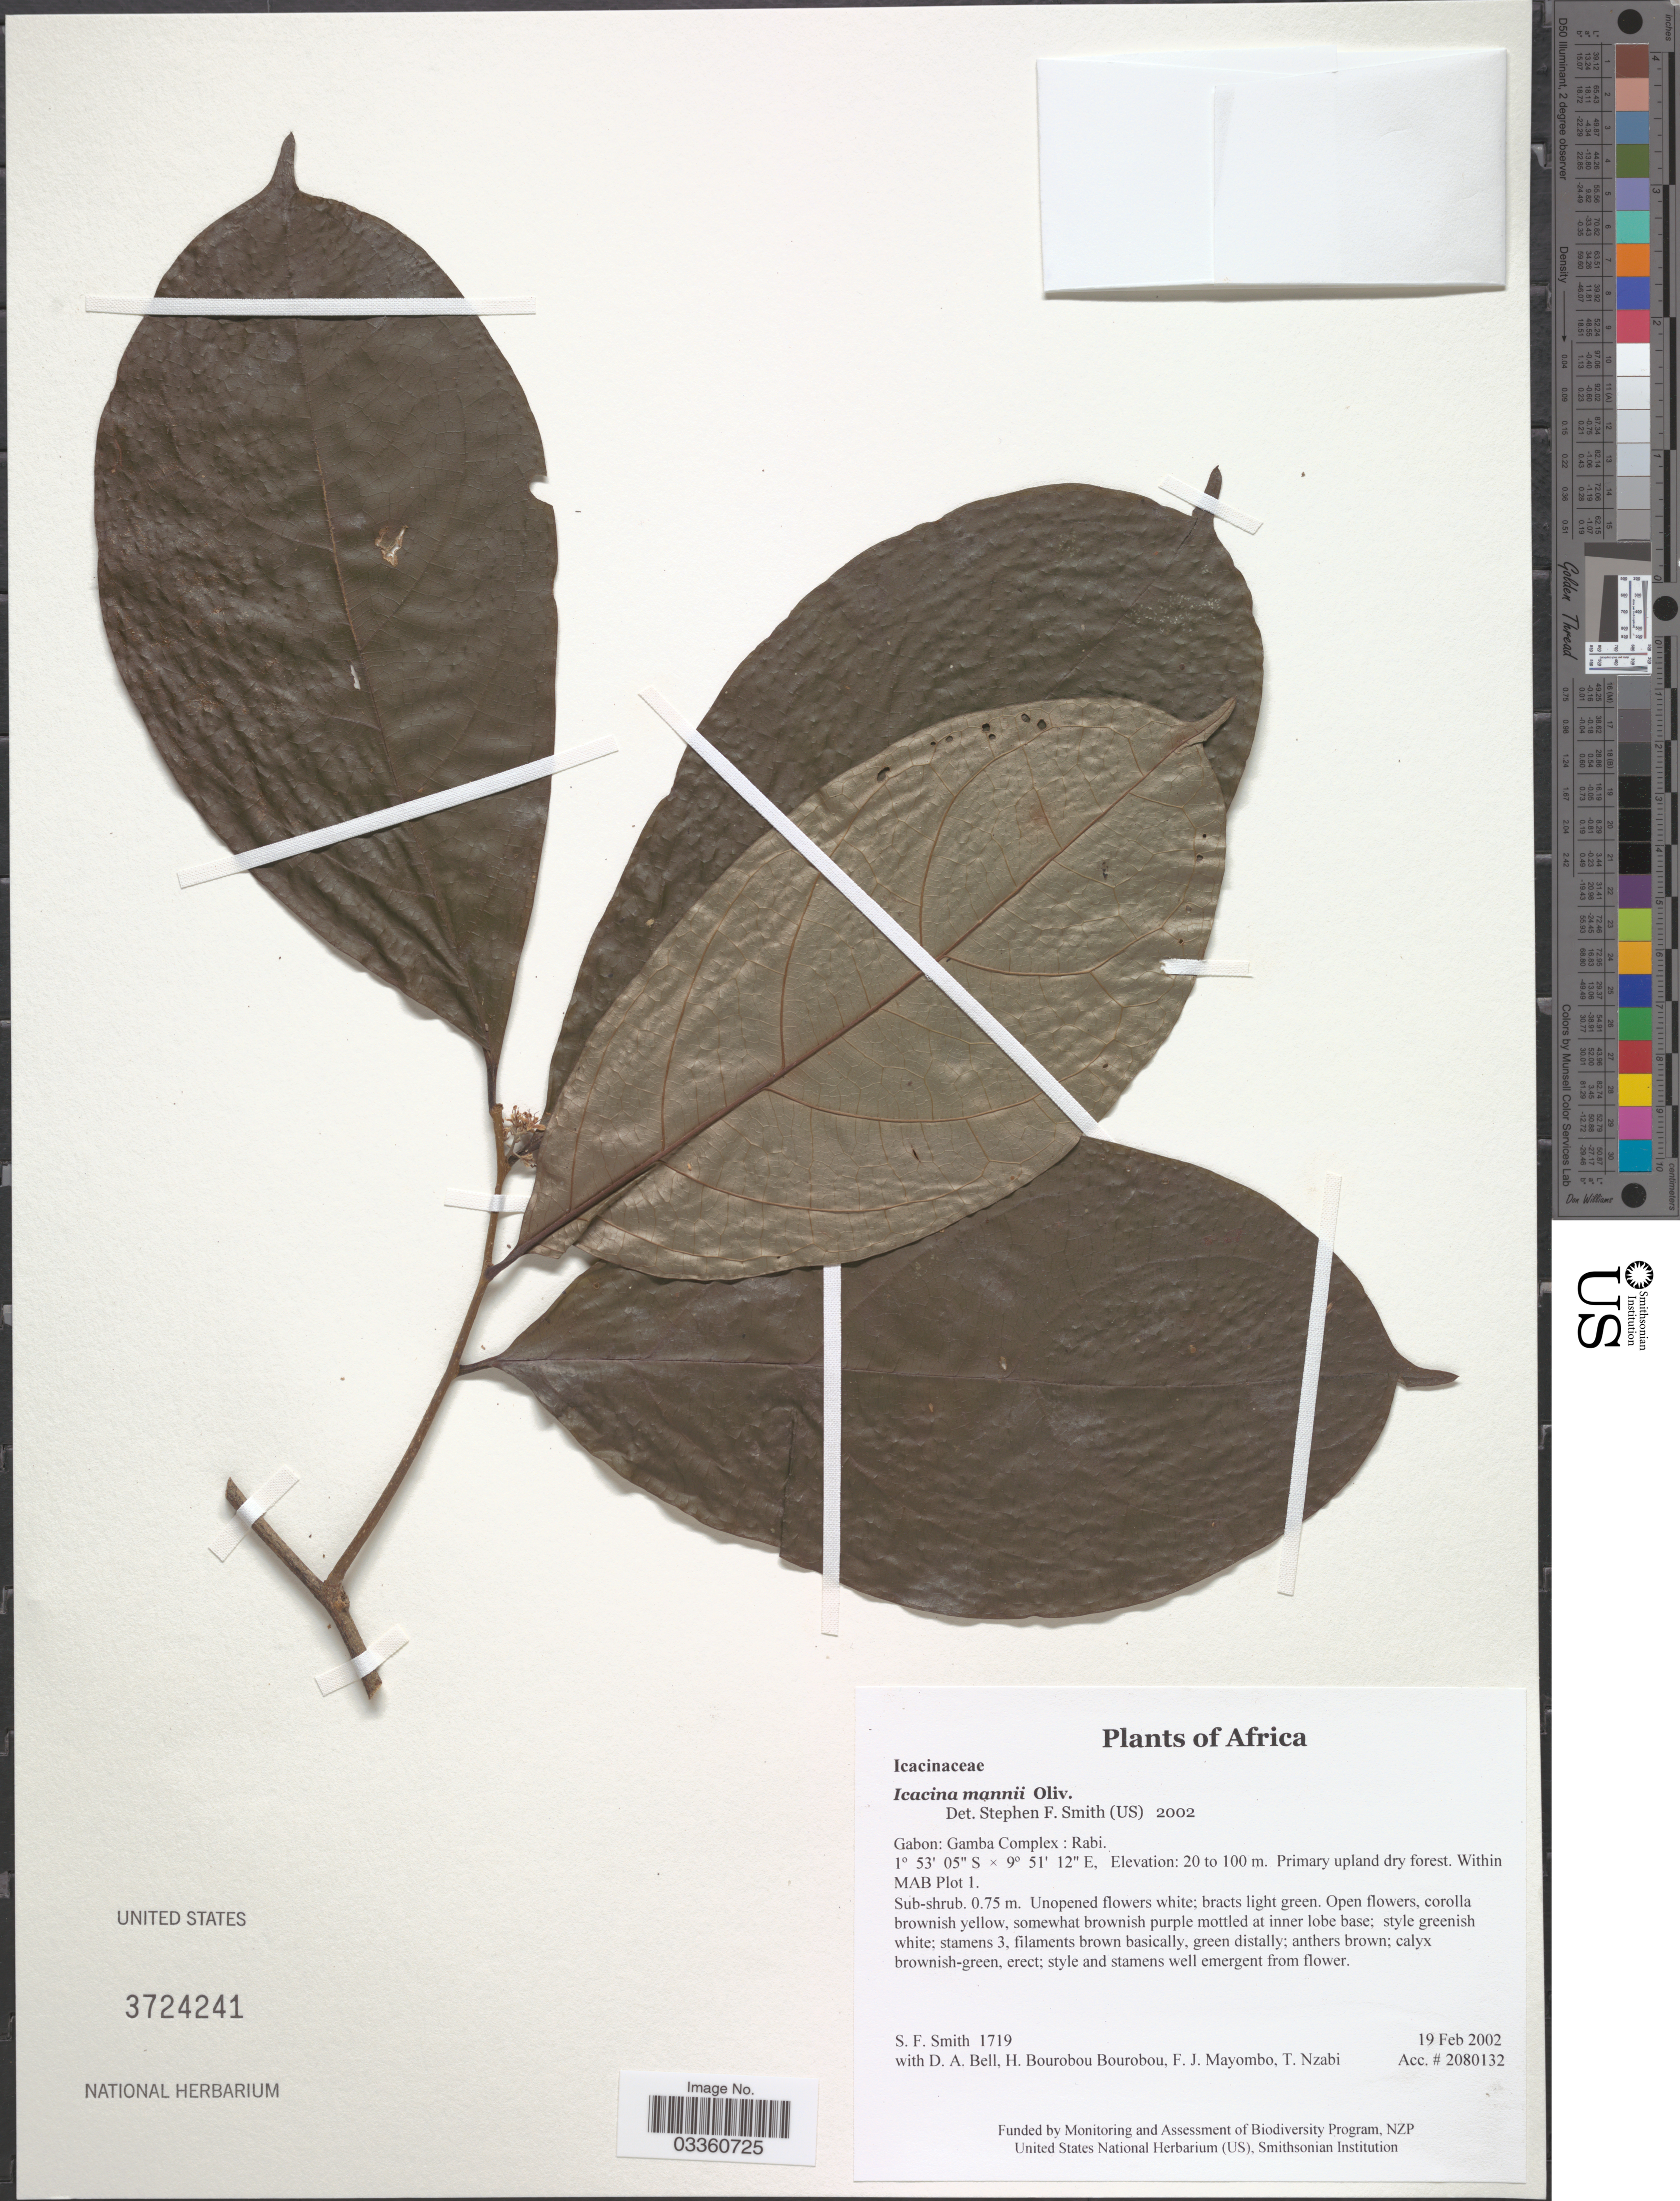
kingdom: Plantae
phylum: Tracheophyta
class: Magnoliopsida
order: Icacinales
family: Icacinaceae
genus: Icacina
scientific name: Icacina mannii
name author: Oliv.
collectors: S.F. Smith, D. A. Bell, H. Bourobou Bourobou & F. J. Mayombo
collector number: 1719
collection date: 2002-02-19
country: Gabon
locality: Gamba Complex: Rabi; Within MAB Plot 1.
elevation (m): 20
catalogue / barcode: US 3724241